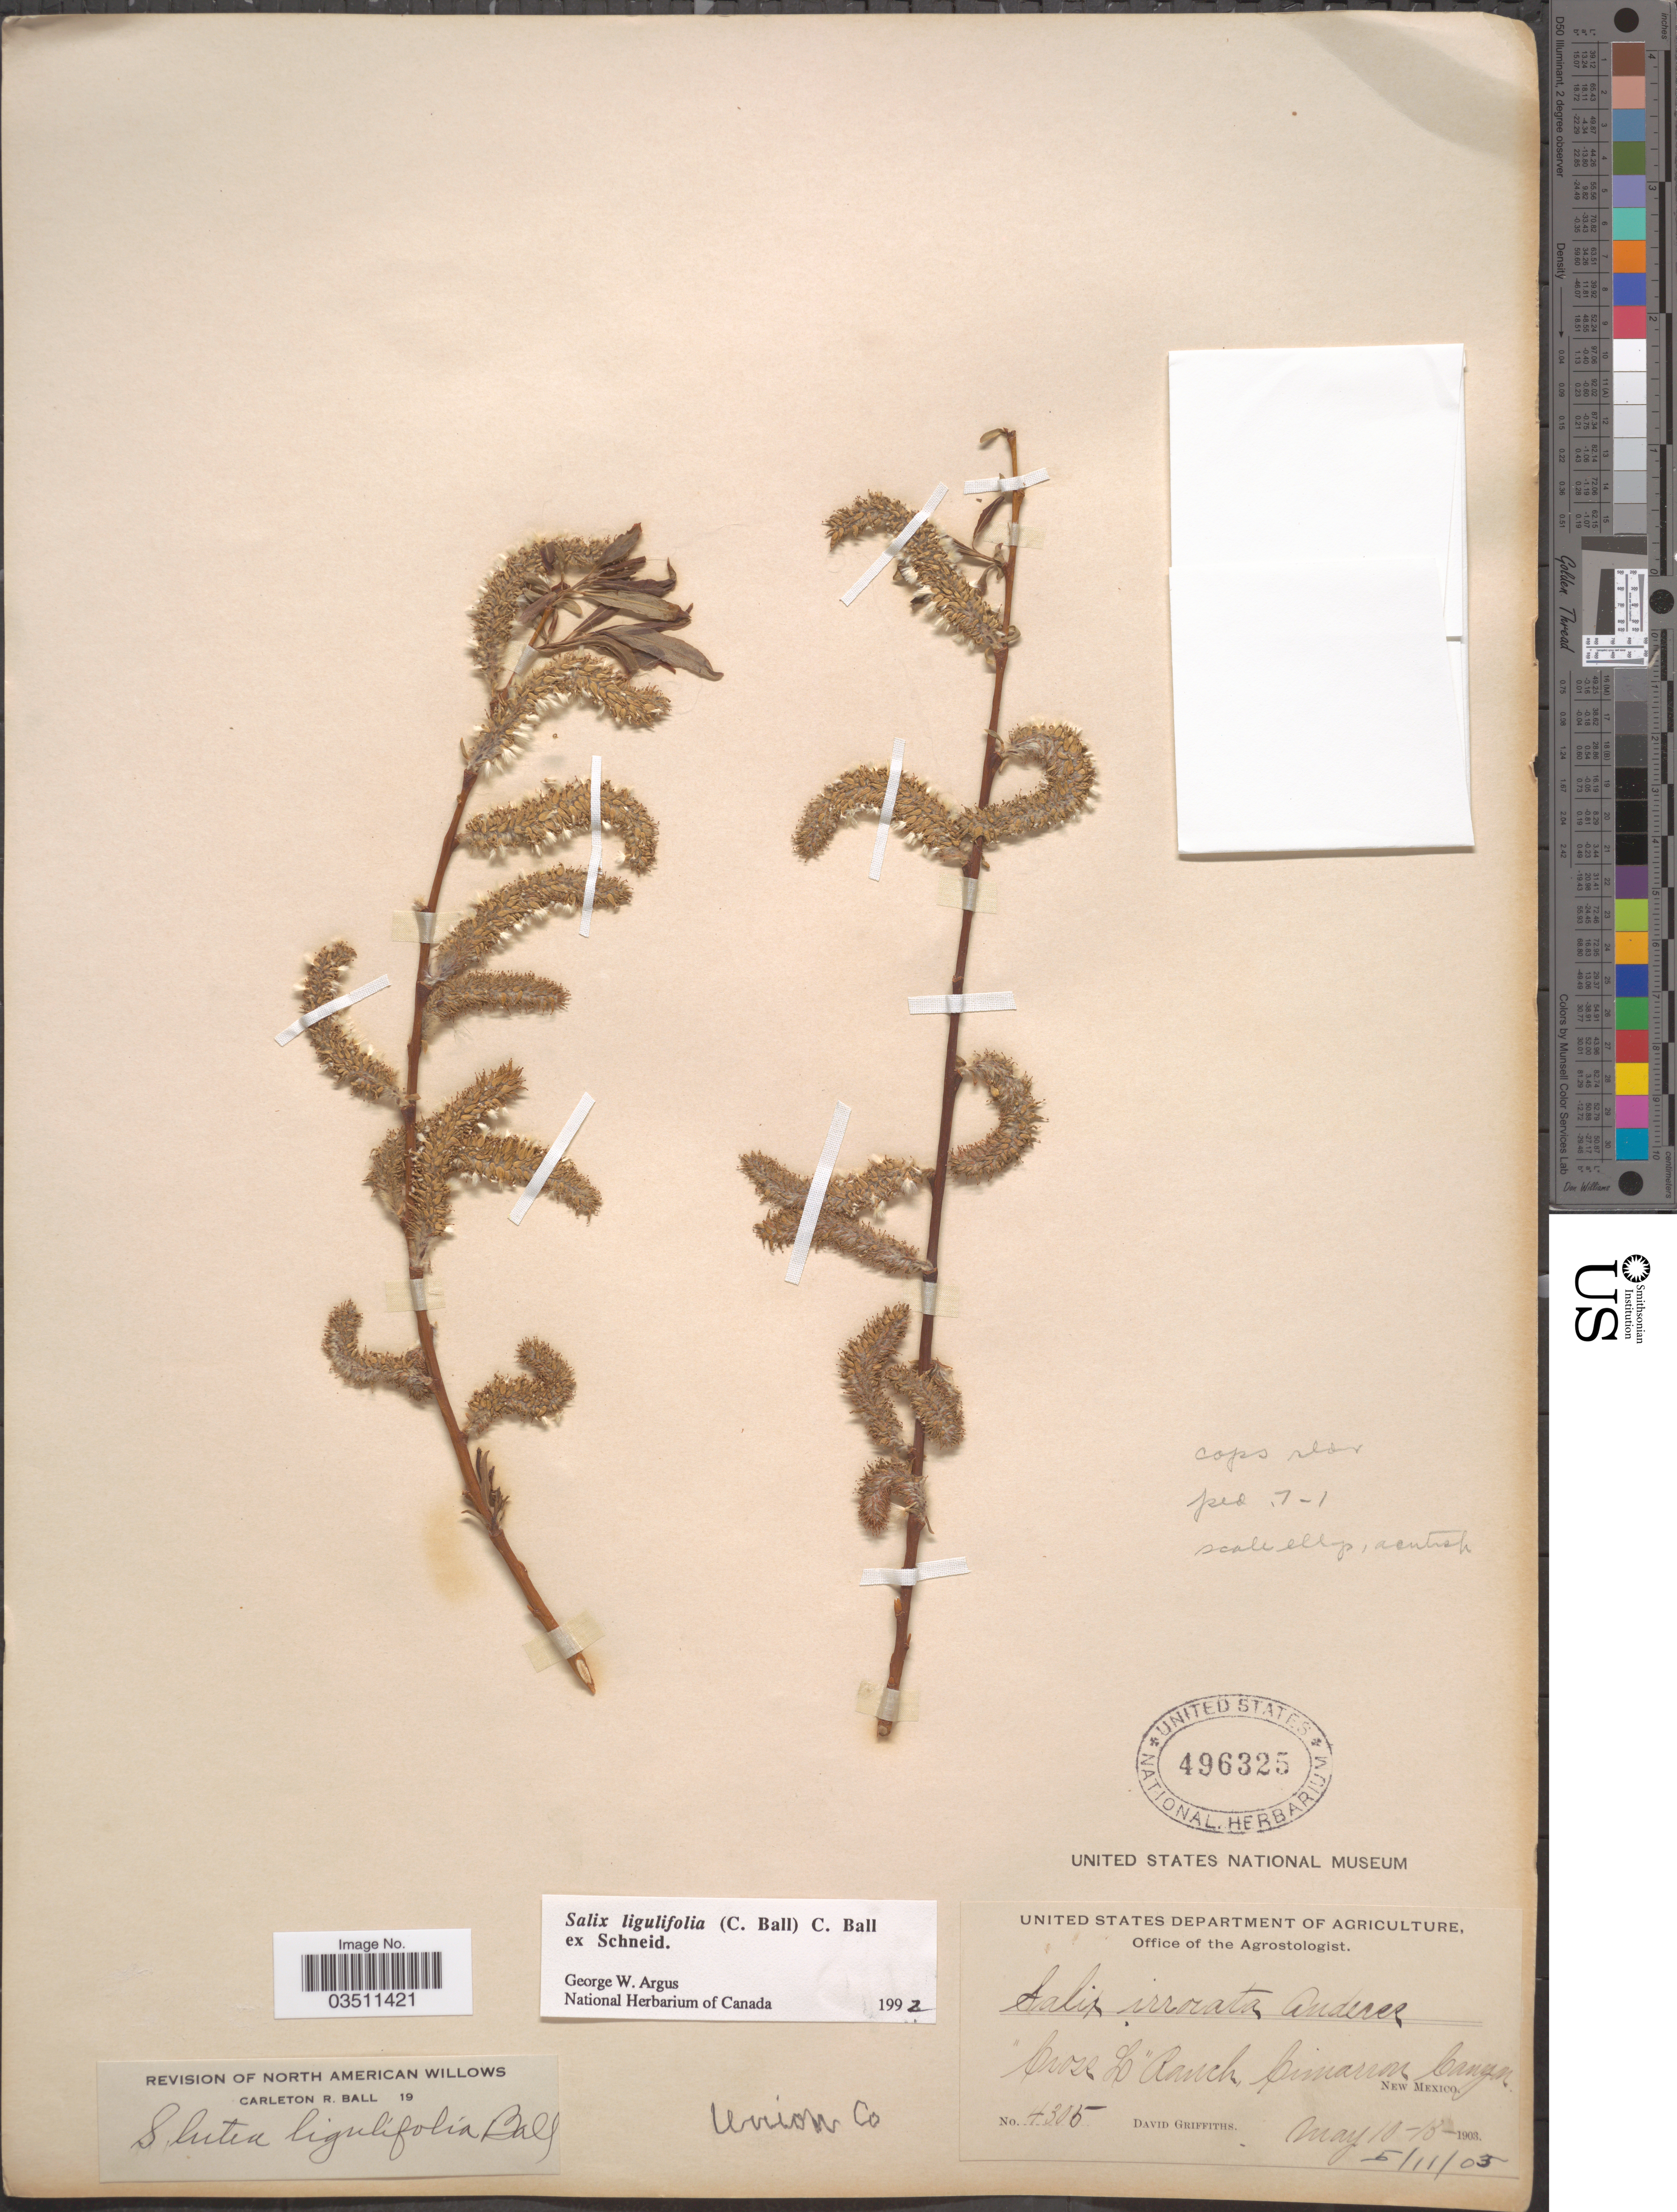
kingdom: Plantae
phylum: Tracheophyta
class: Magnoliopsida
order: Malpighiales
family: Salicaceae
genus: Salix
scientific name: Salix ligulifolia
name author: (C.R. Ball) C.R. Ball ex C.K. Schneid.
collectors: D. Griffiths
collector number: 4305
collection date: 1903-05-11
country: United States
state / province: New Mexico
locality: Union Co. "Cross L" Ranch, Cimarron Canyon.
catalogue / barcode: US 496325